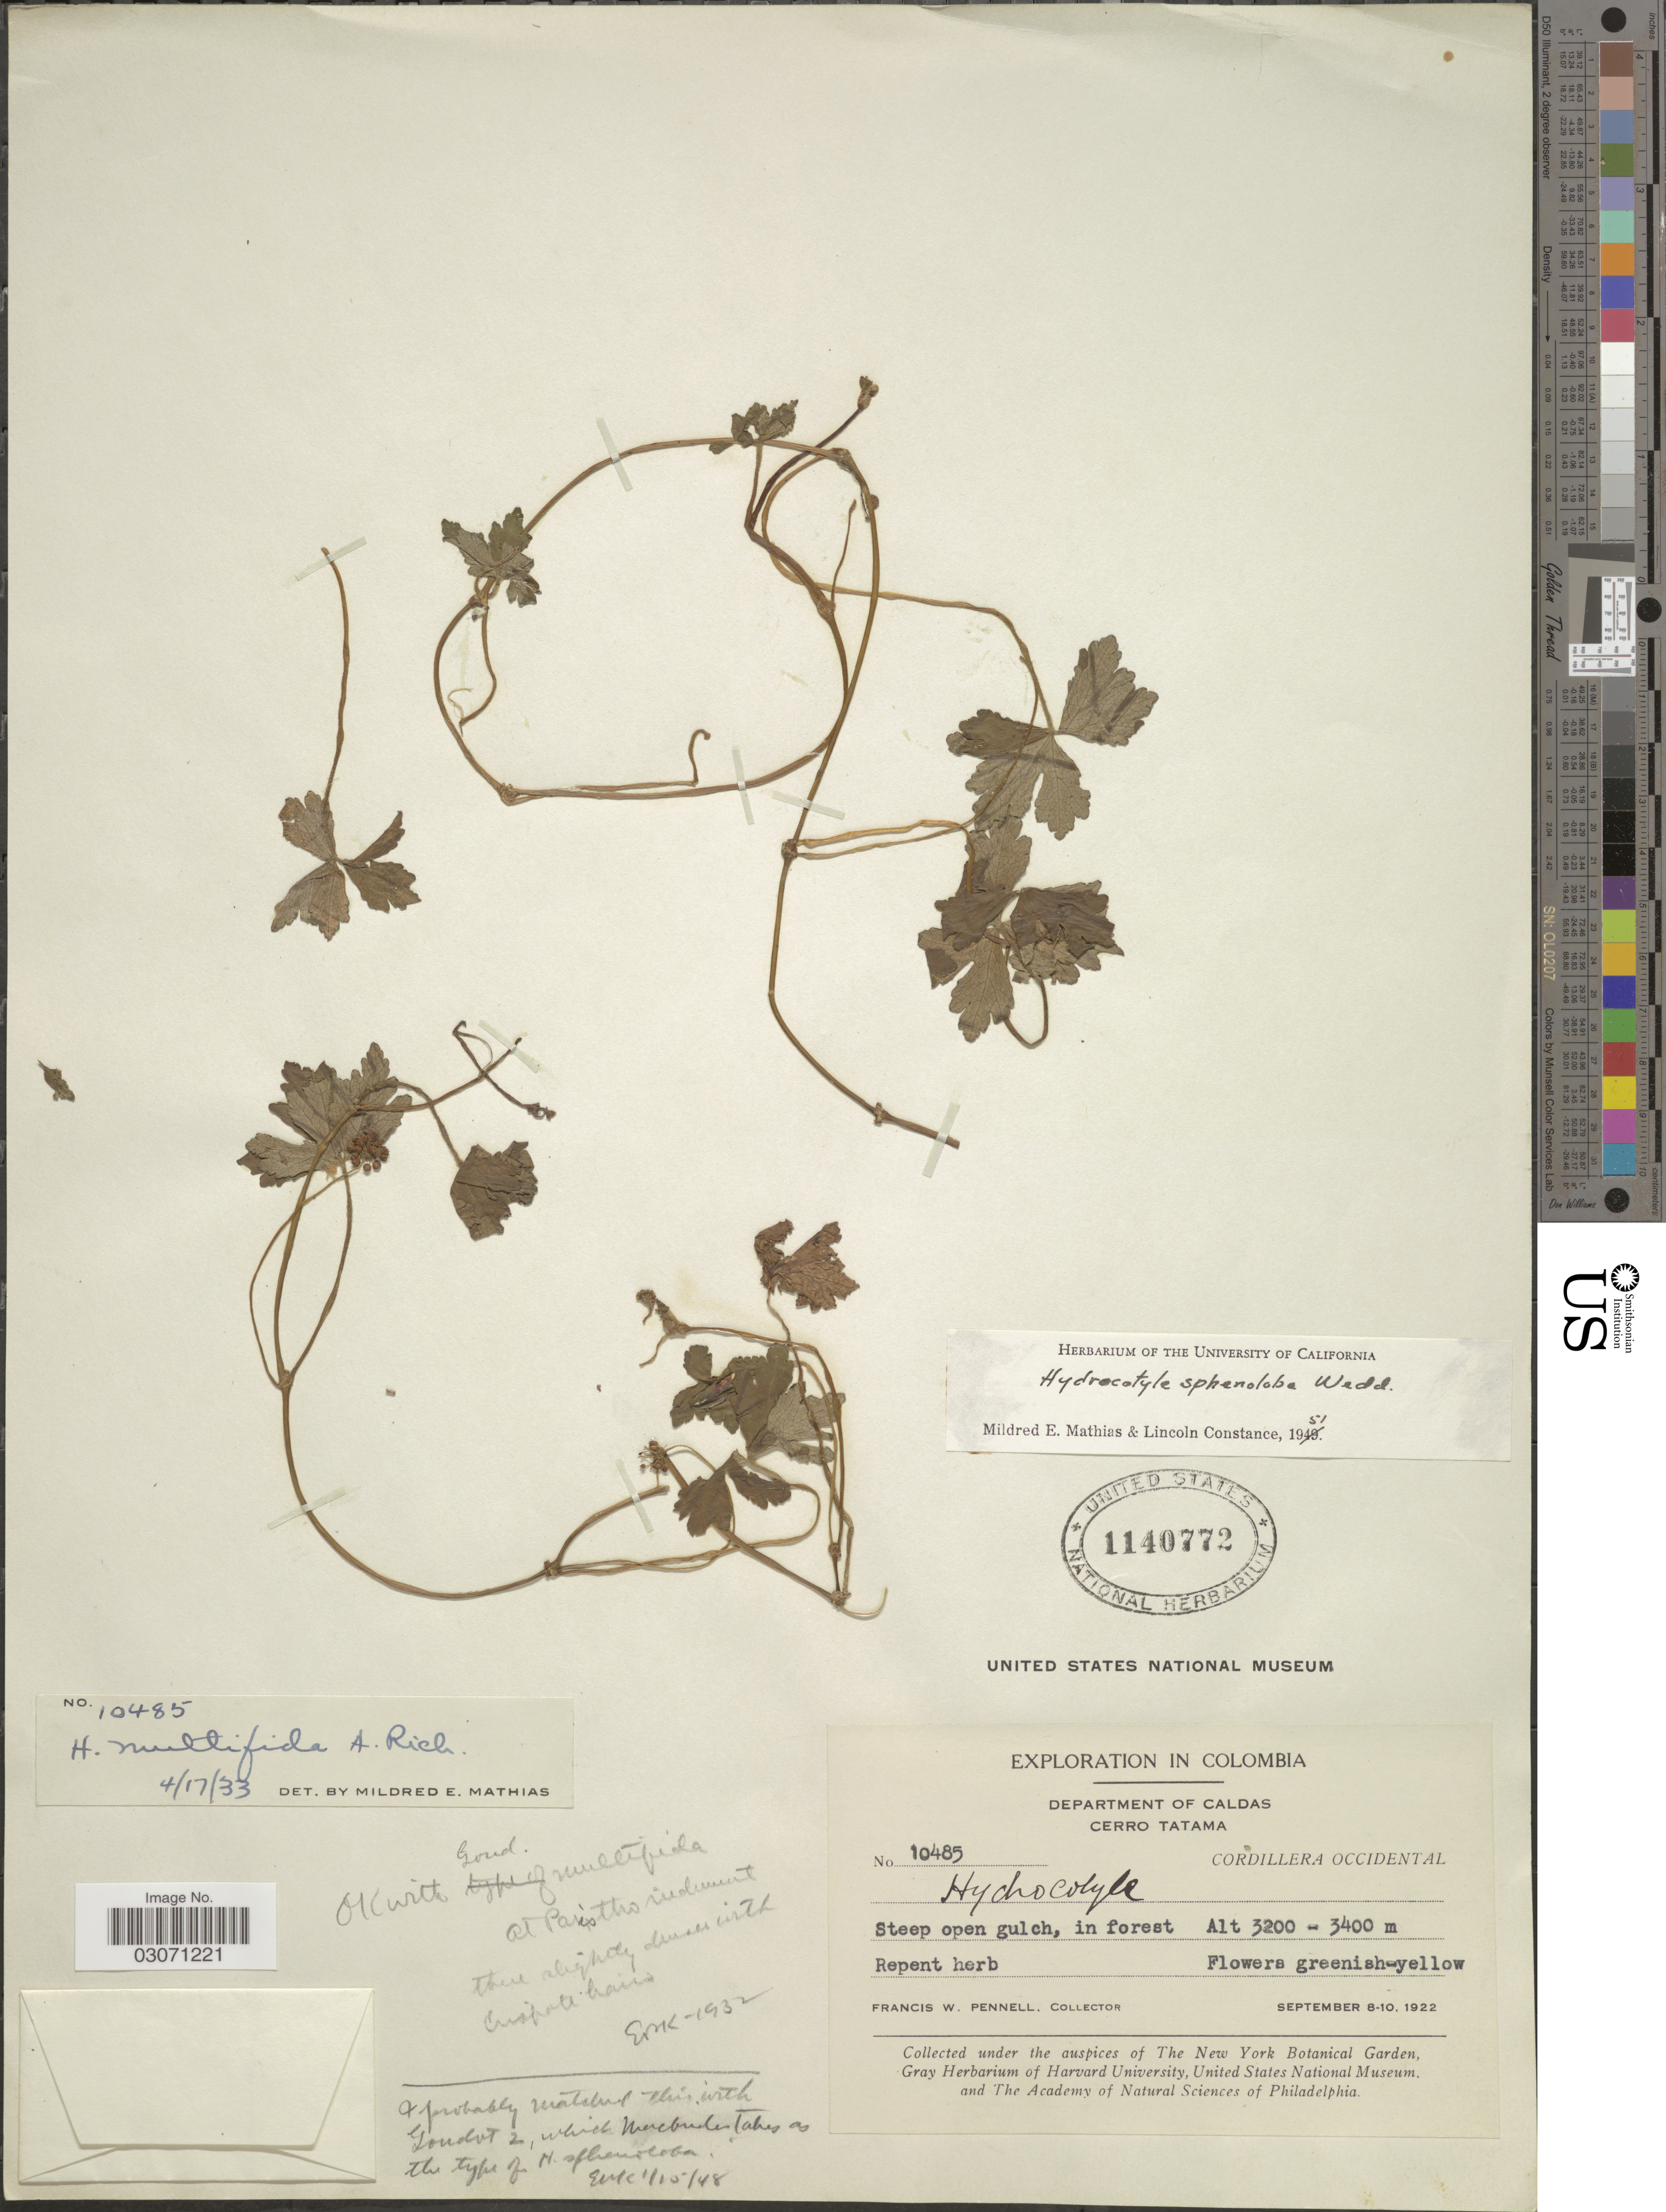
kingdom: Plantae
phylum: Tracheophyta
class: Magnoliopsida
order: Apiales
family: Araliaceae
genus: Hydrocotyle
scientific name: Hydrocotyle sphenoloba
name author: Wedd.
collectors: F. W. Pennell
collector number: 10485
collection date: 1922-09-08/1922-09-10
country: Colombia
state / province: Caldas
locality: Department of Caldas, Cerro Tatama. Cordillera Occidental.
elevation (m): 3200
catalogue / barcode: US 1140772